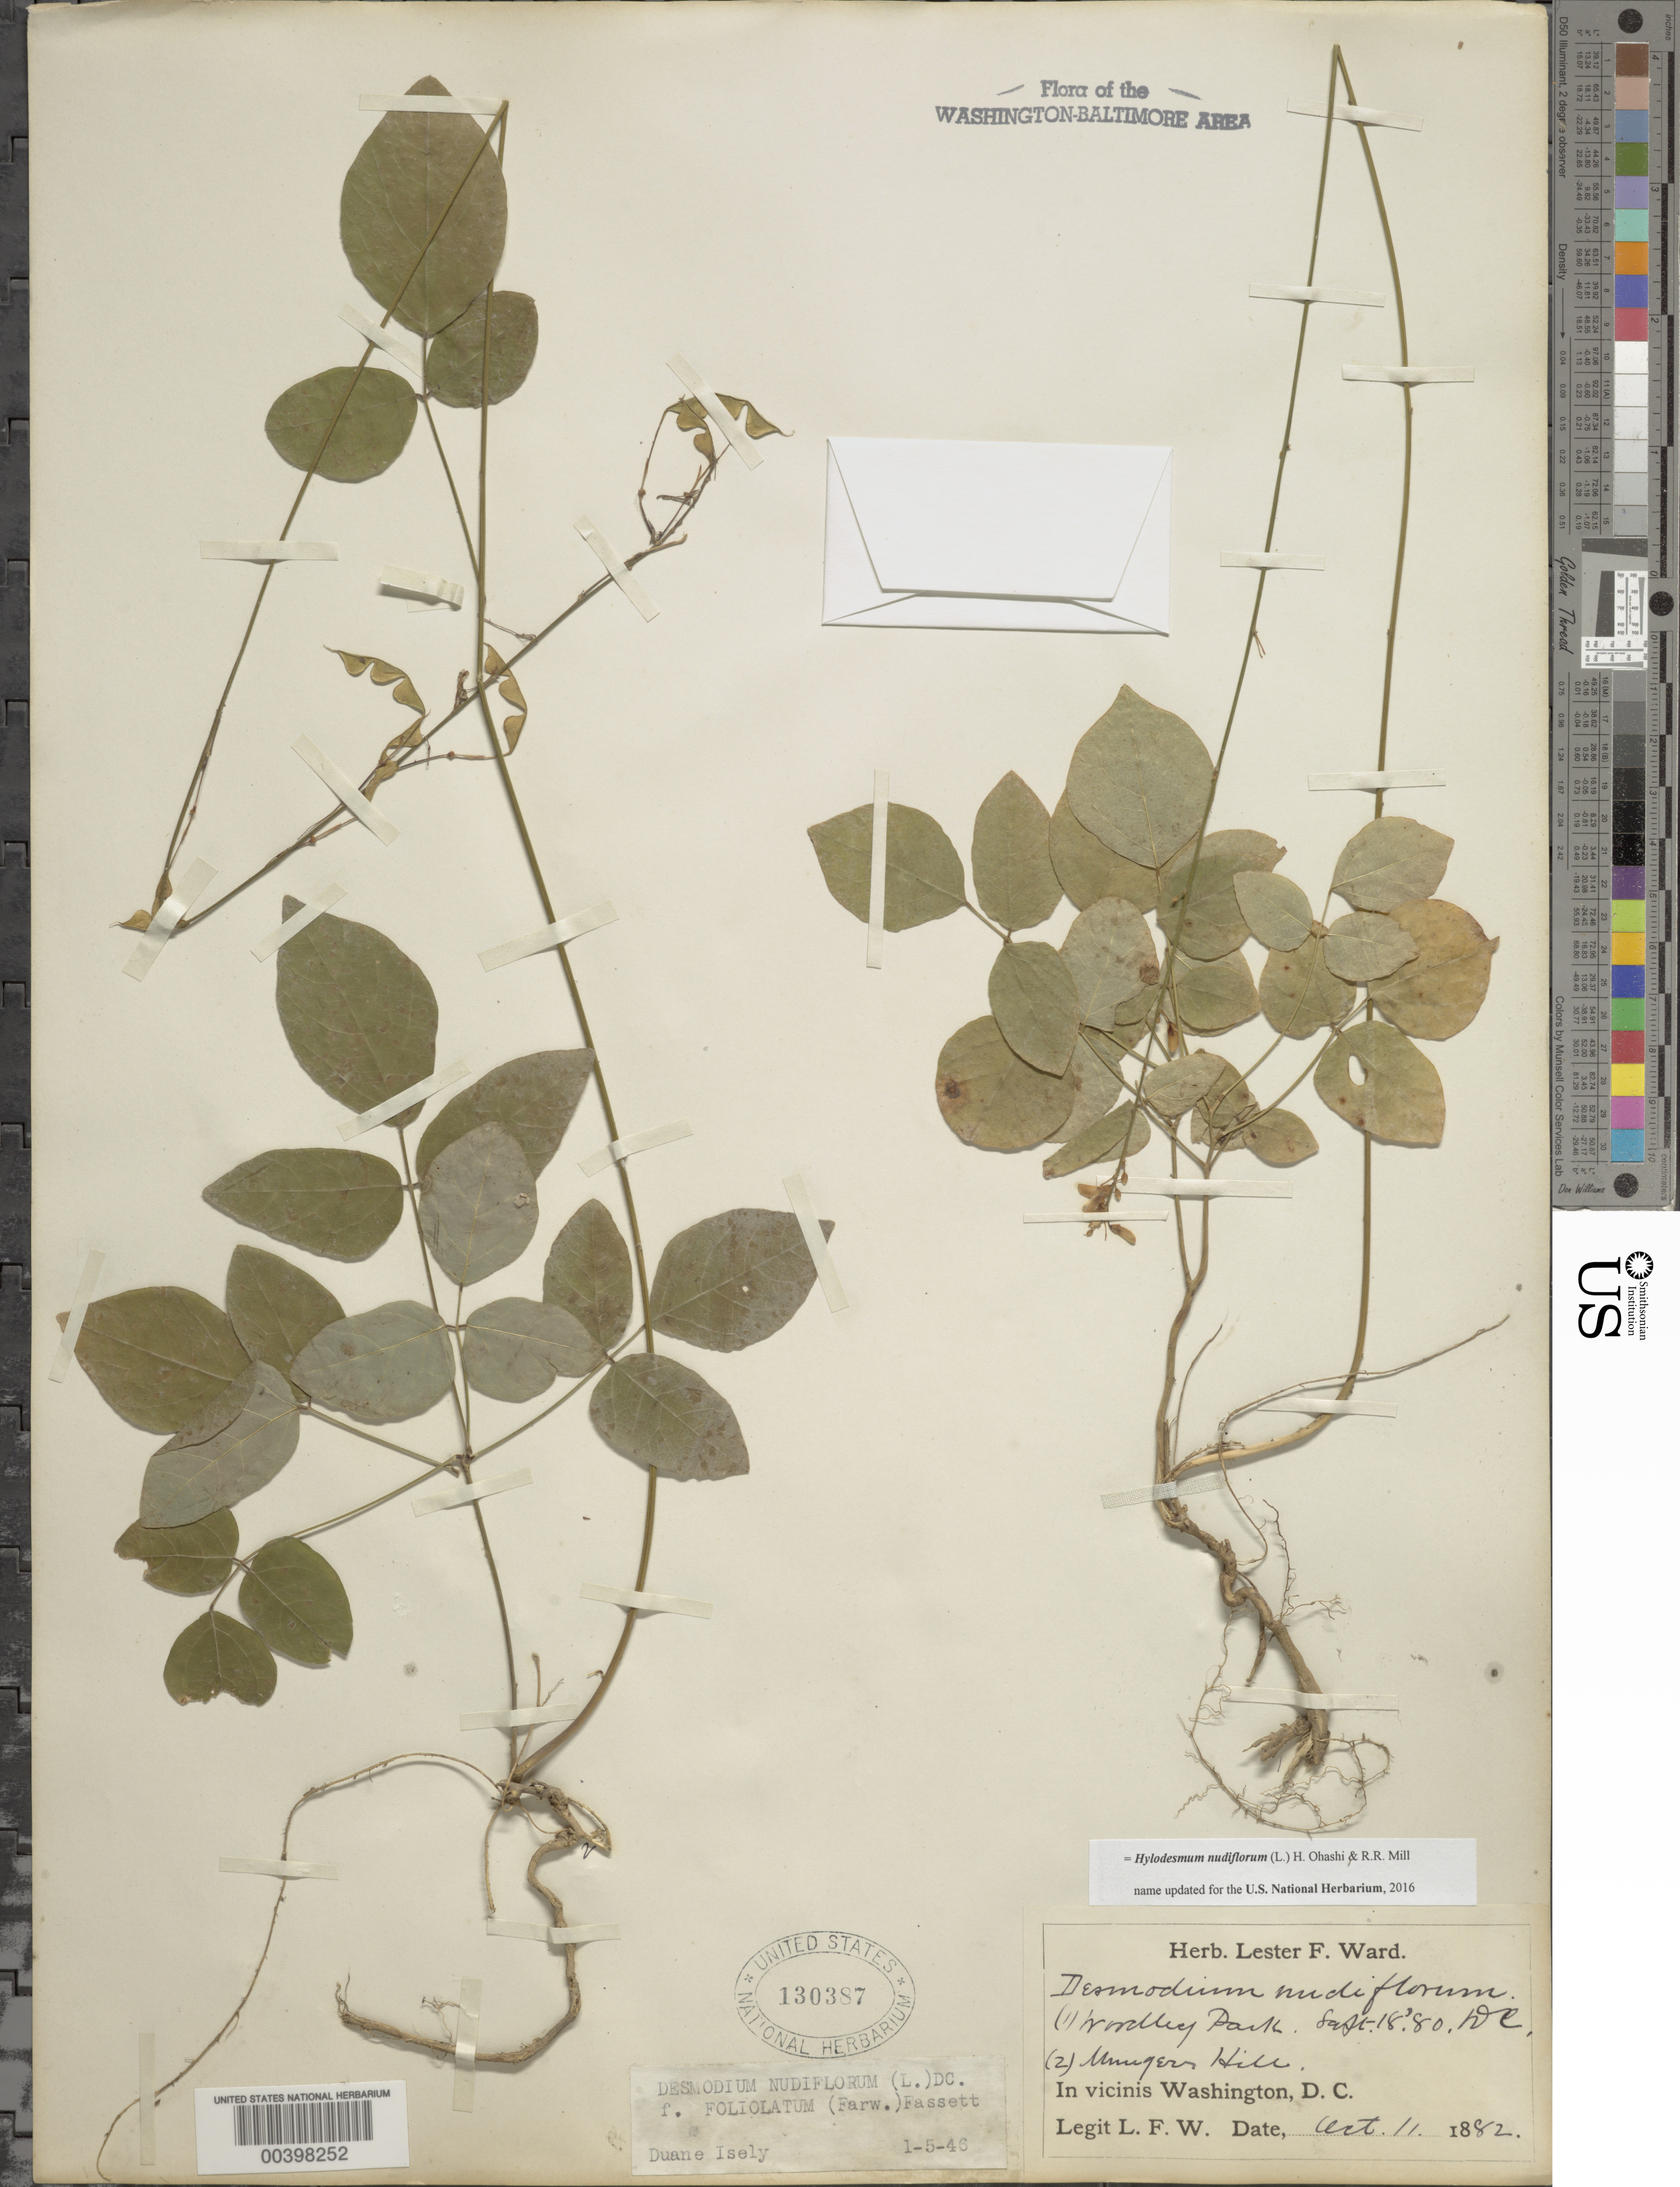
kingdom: Plantae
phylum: Tracheophyta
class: Magnoliopsida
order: Fabales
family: Fabaceae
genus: Hylodesmum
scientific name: Hylodesmum nudiflorum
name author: (L.) H. Ohashi & R.R. Mill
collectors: L. F. Ward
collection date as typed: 11 Oct 1882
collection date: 1882-10-11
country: United States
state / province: District of Columbia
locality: Mungero Hill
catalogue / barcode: US 130387